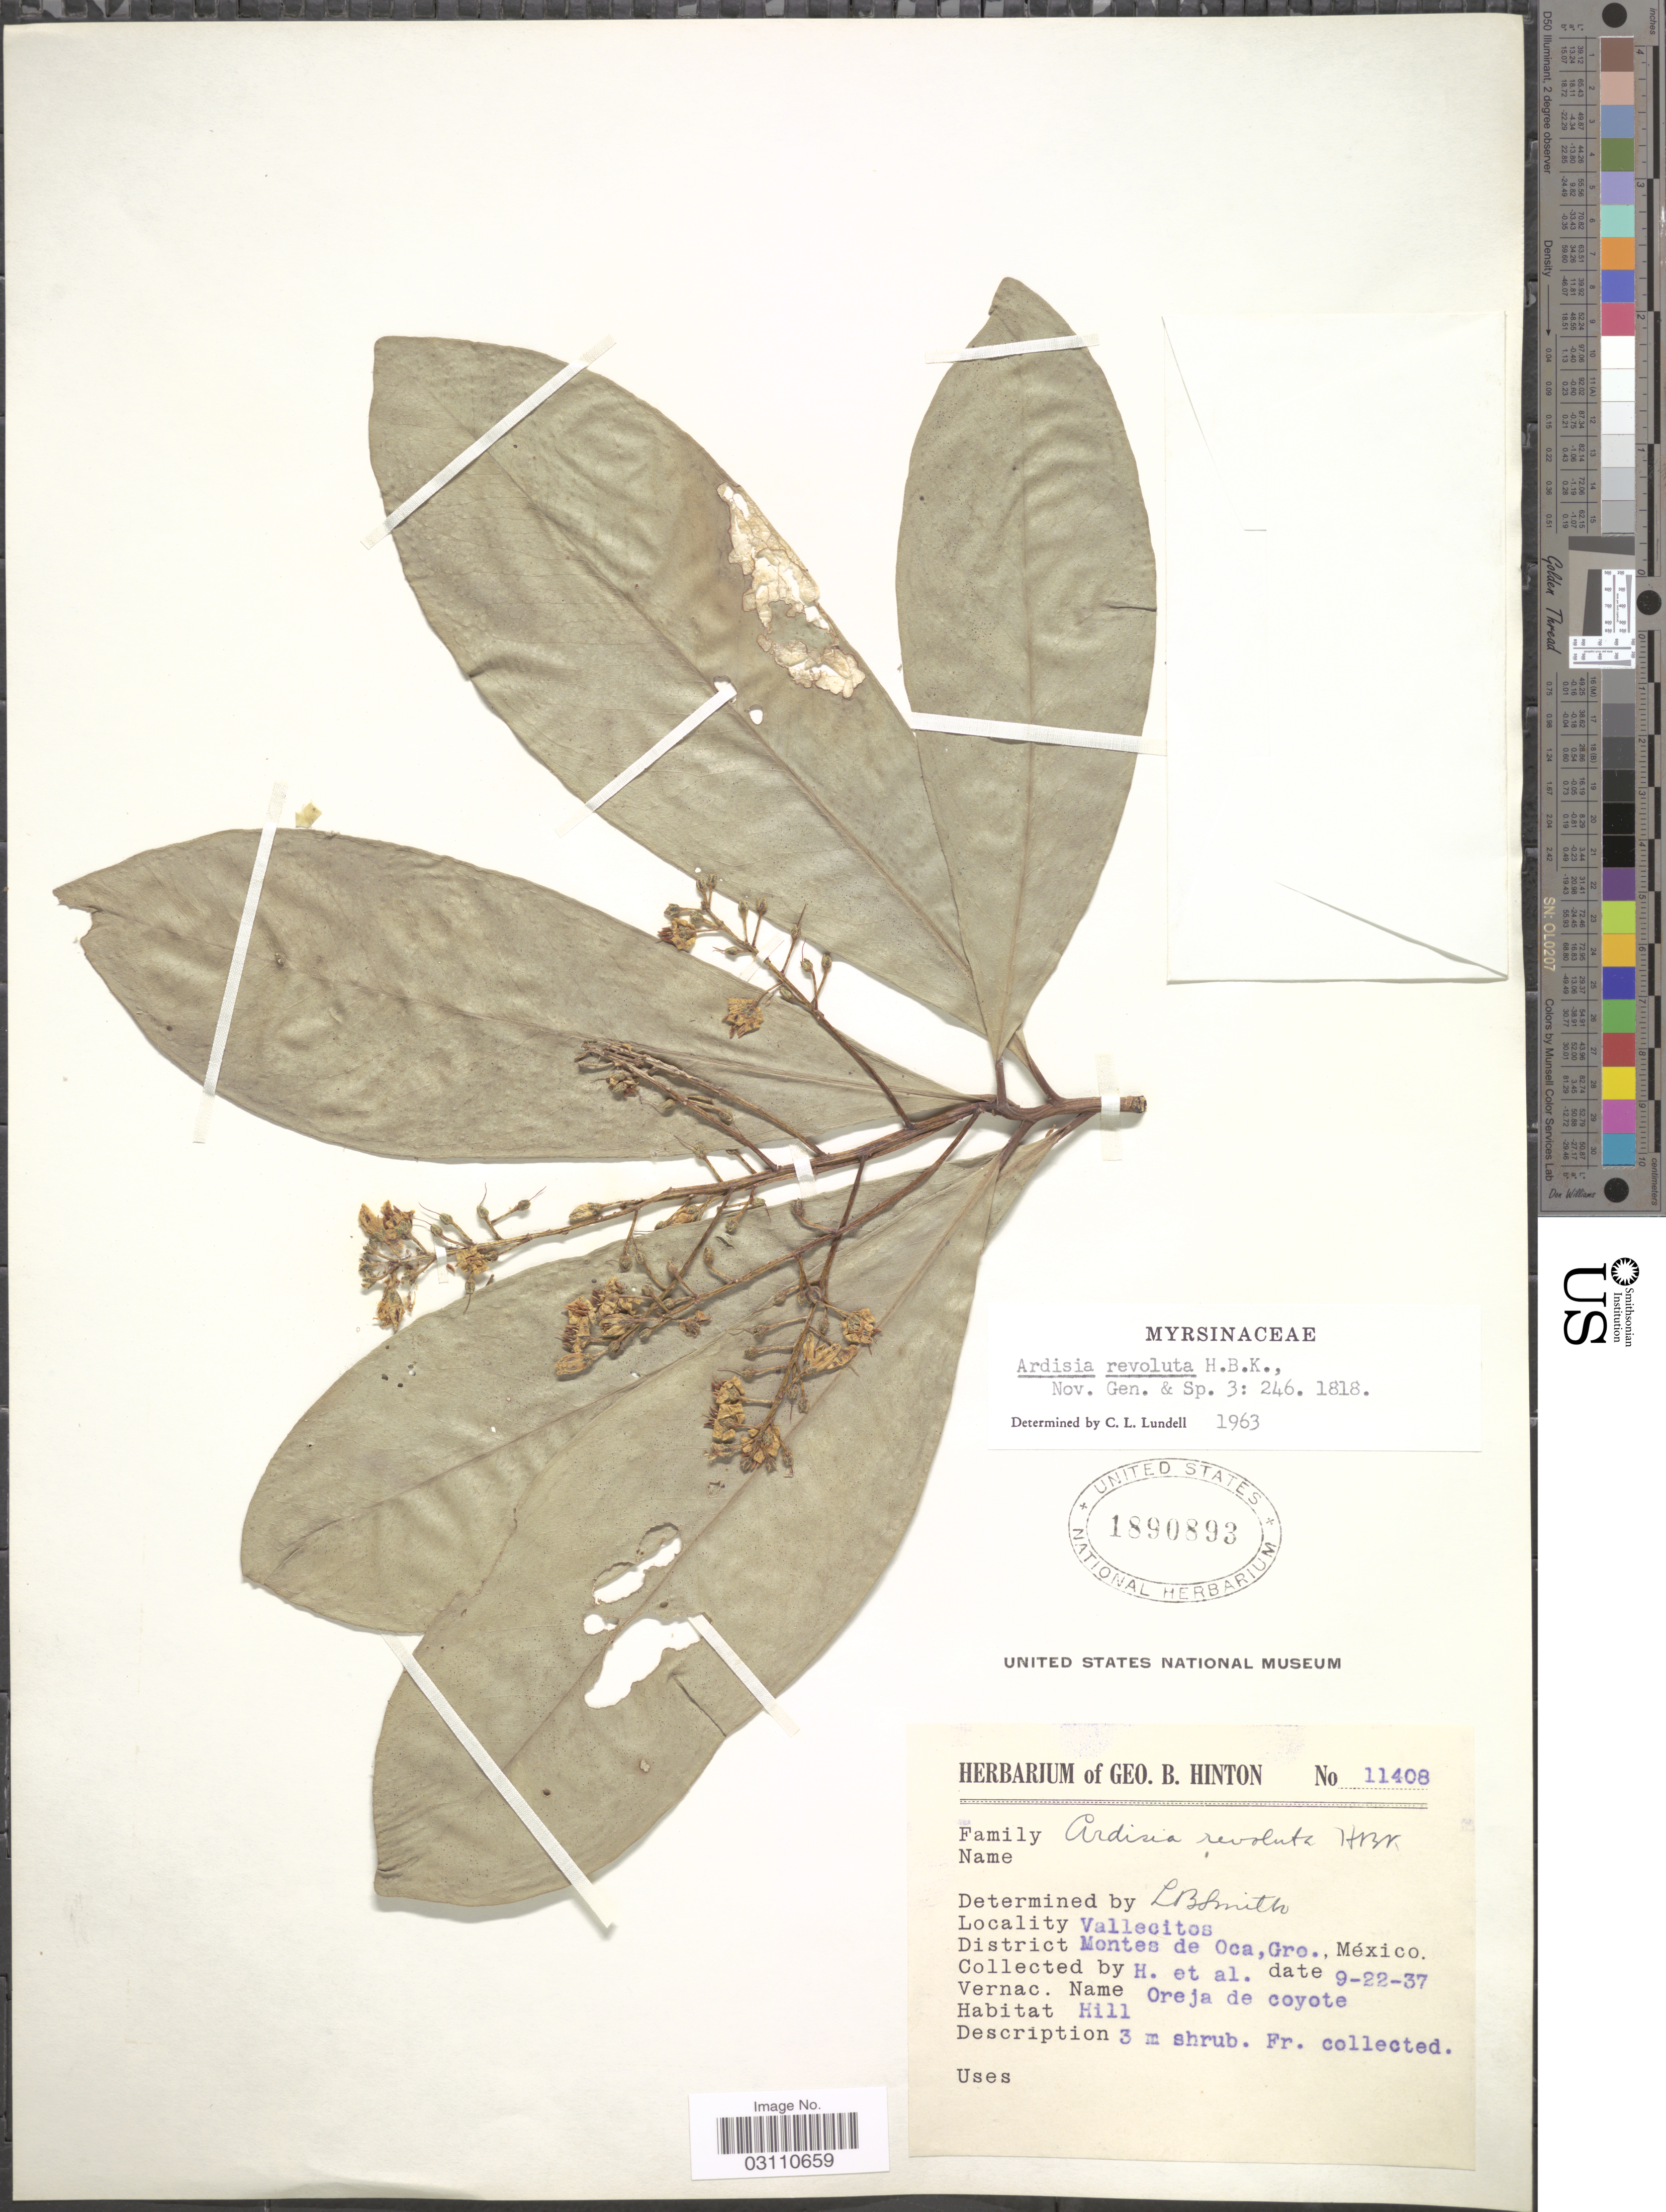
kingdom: Plantae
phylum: Tracheophyta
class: Magnoliopsida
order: Ericales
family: Primulaceae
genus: Ardisia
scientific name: Ardisia revoluta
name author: Kunth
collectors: G. B. Hinton & et al.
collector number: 11408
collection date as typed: Transcribed d/m/y: 22/9/37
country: Mexico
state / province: Guerrero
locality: Vallecitos, District Monte de Oca.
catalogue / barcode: US 1890893